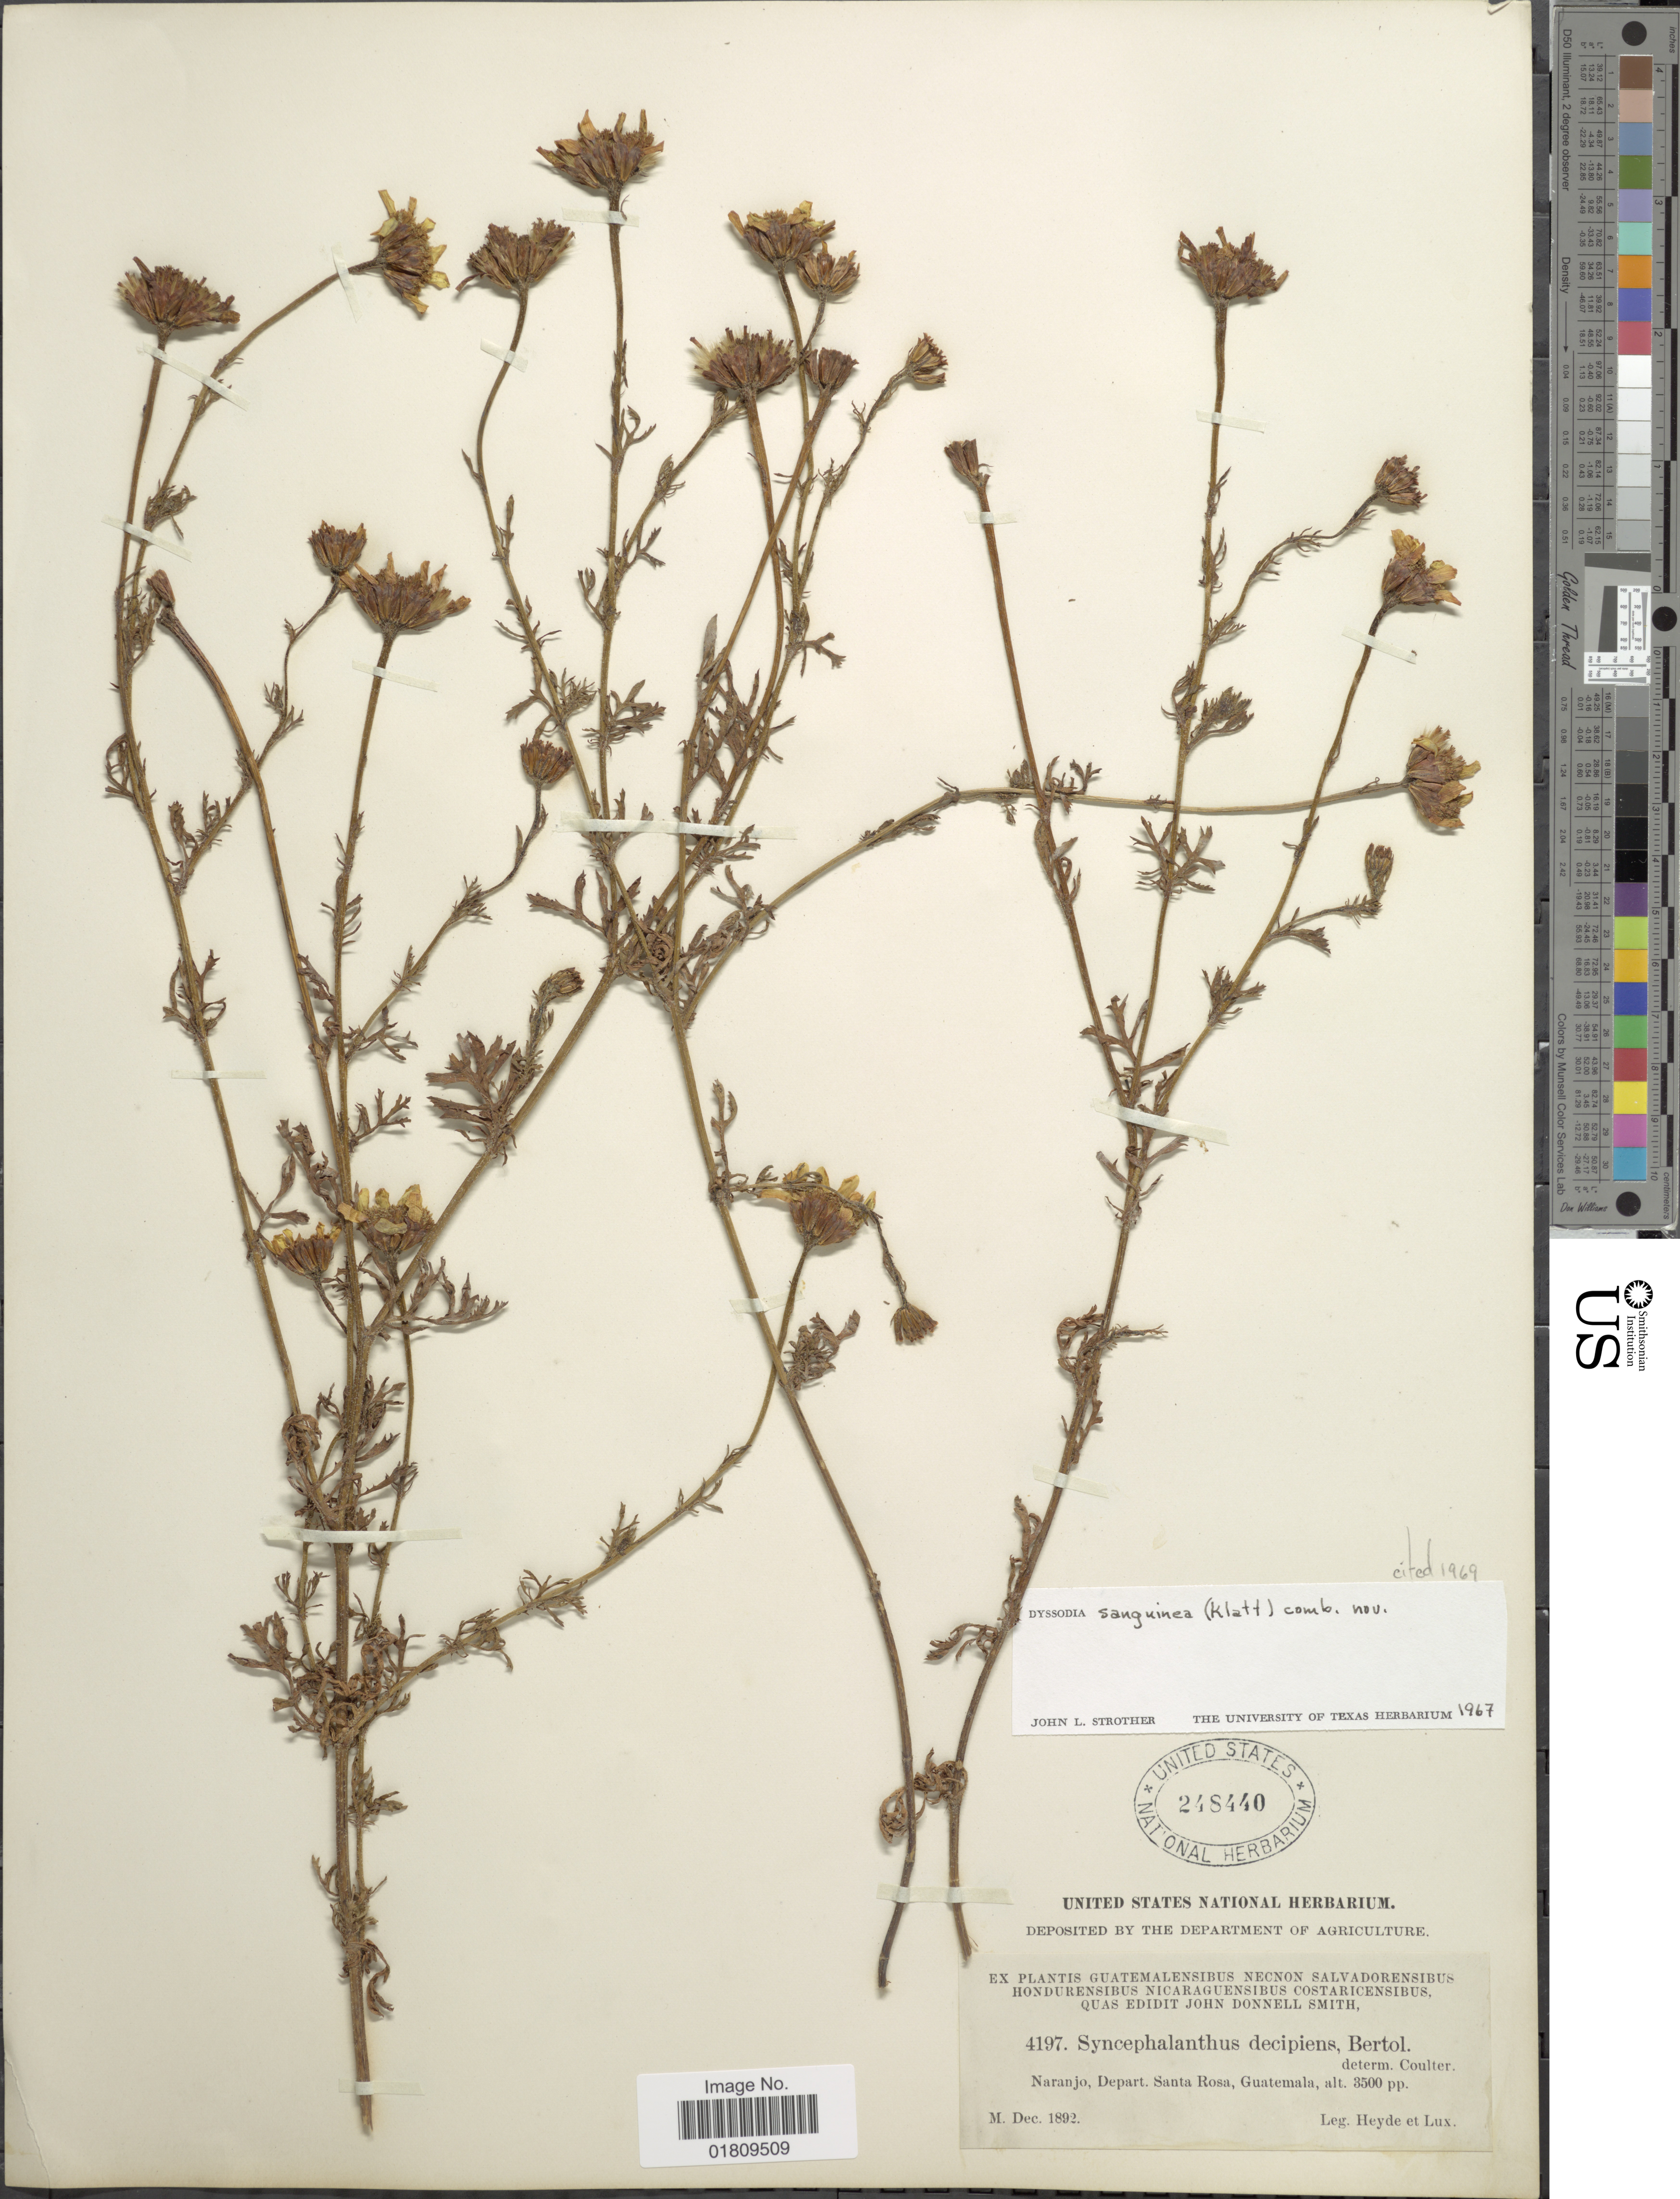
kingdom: Plantae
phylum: Tracheophyta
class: Magnoliopsida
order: Asterales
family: Asteraceae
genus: Dyssodia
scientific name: Dyssodia decipiens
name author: (Bartl.) M.C. Johnst. ex M.C. Johnst. & B.L. Turner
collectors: Heyde & Lux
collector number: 4197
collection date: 1892-12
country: Guatemala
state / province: Santa Rosa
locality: Naranjo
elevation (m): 1067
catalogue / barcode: US 248440